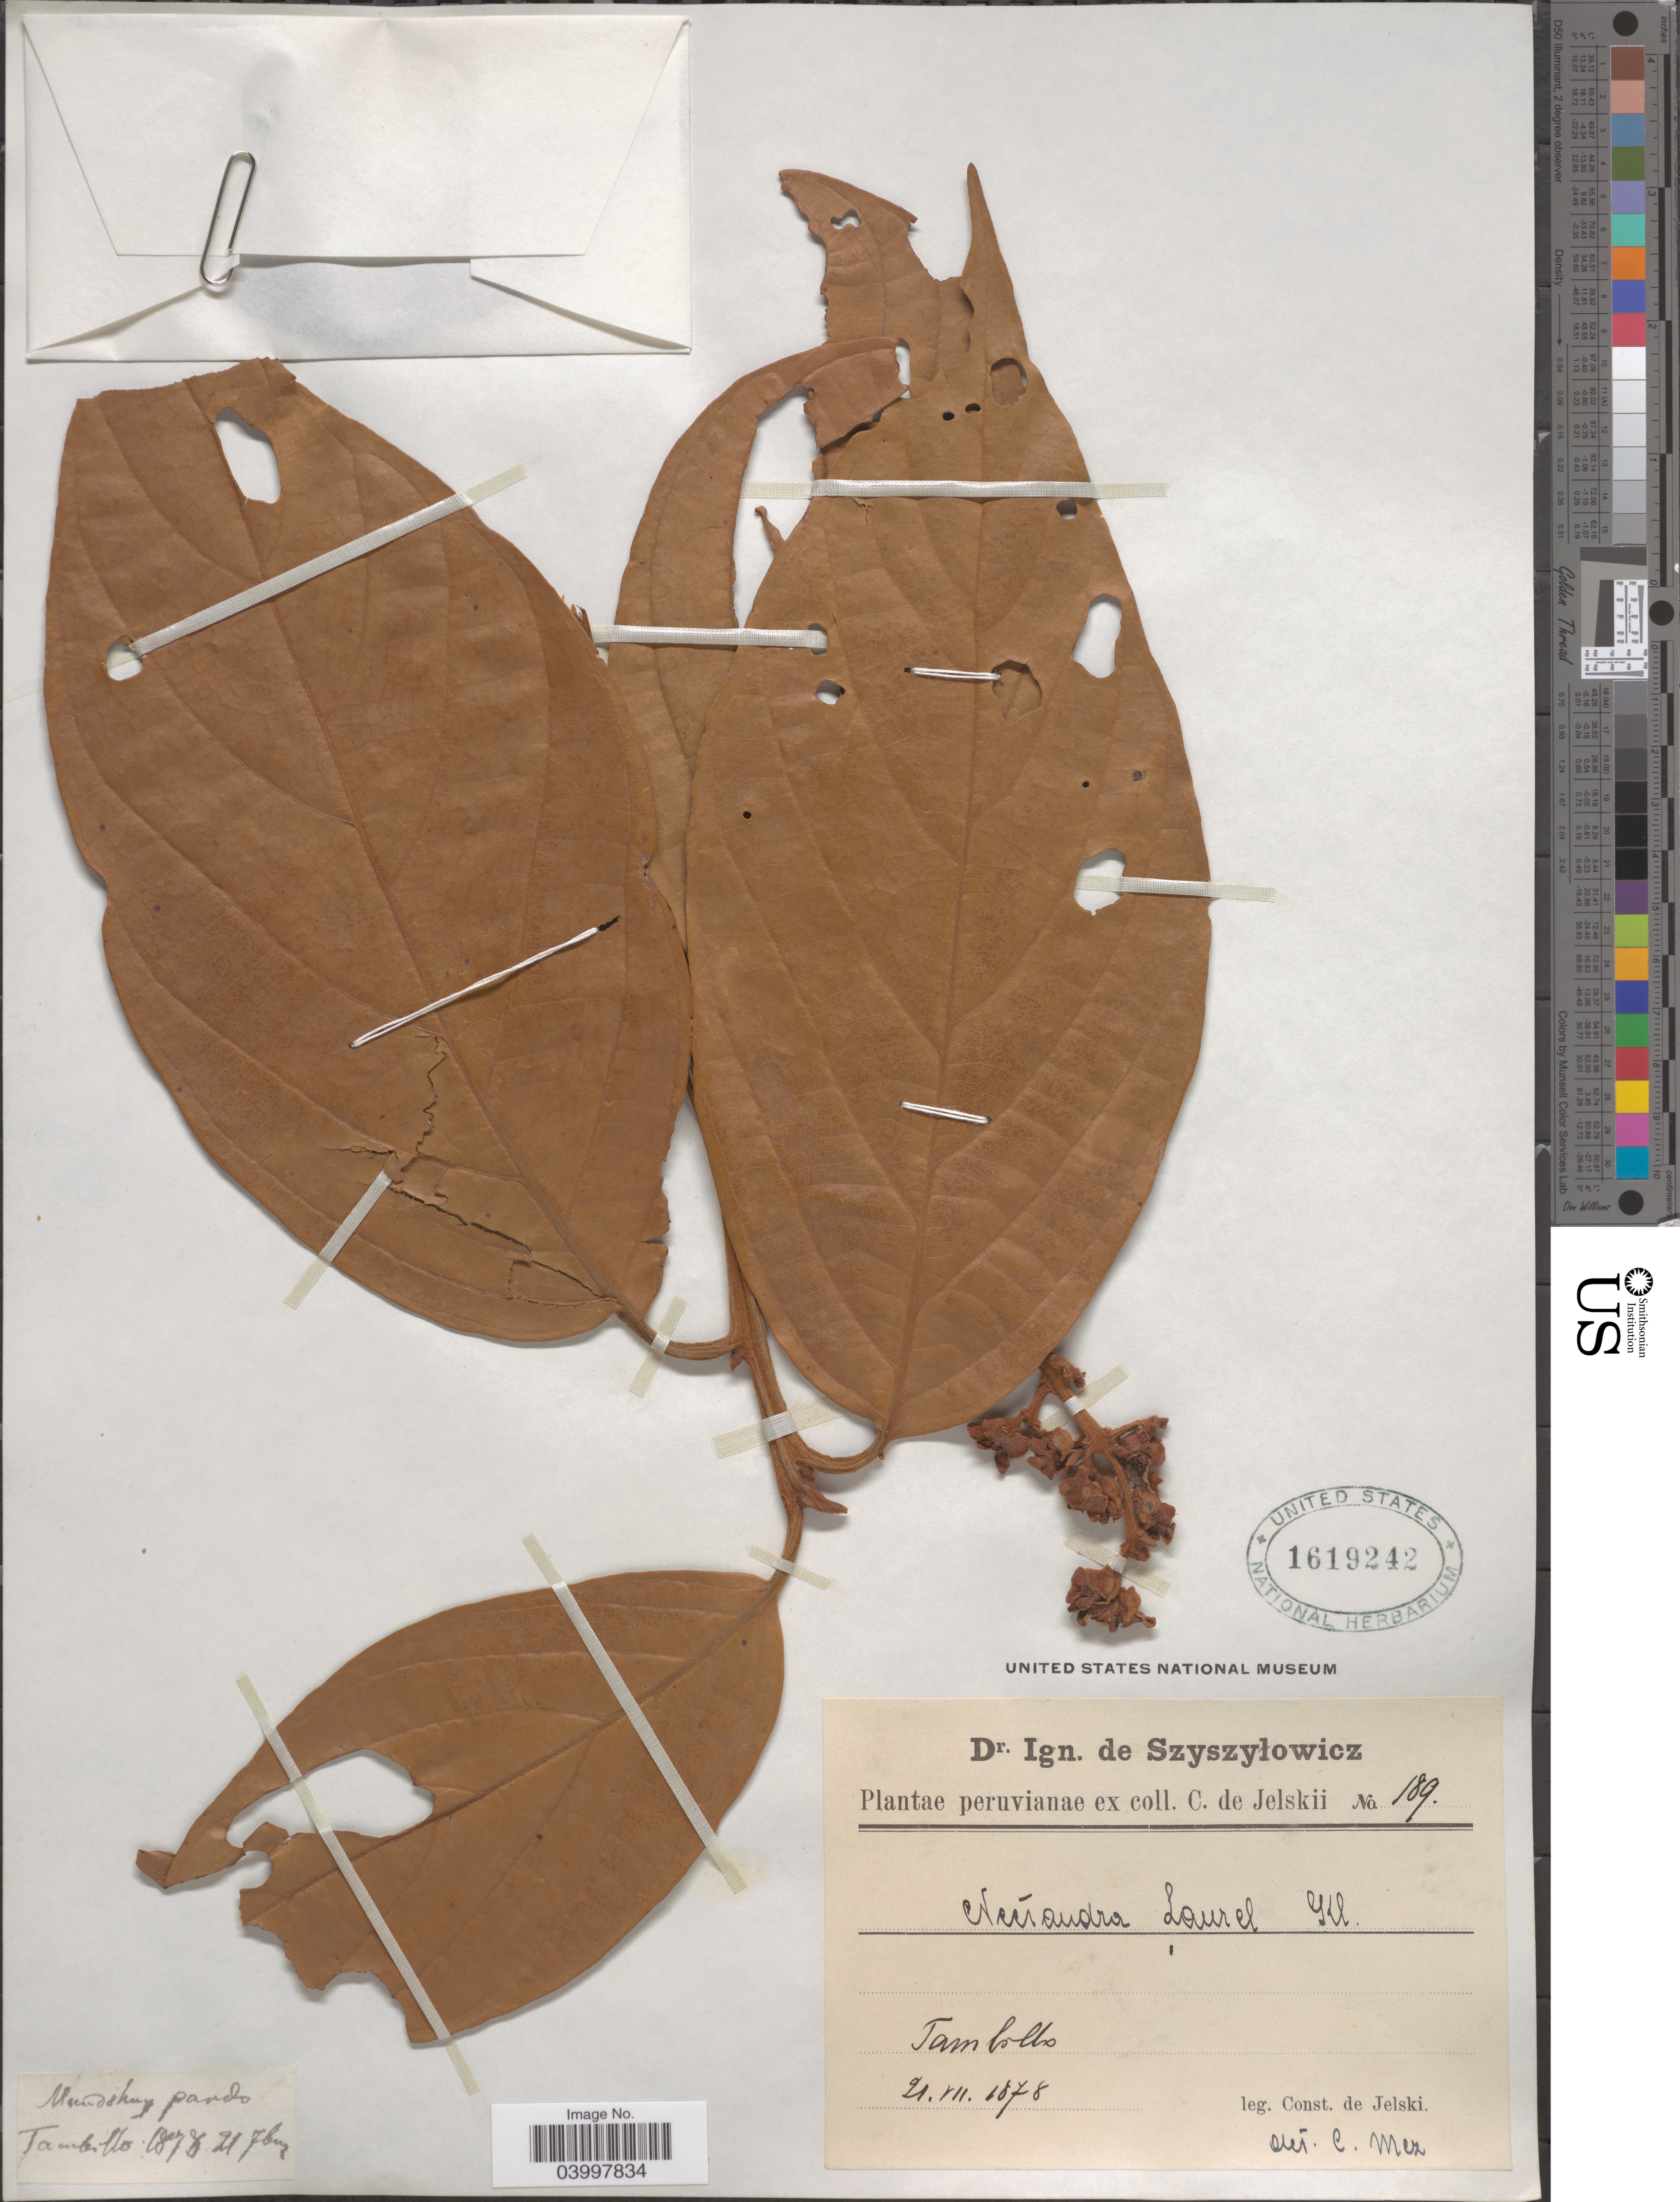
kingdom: Plantae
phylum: Tracheophyta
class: Magnoliopsida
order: Laurales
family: Lauraceae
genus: Nectandra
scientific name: Nectandra laurel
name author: Nees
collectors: C. de Jelski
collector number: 189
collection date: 1878-07-21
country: Peru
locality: Tambillo.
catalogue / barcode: US 1619242